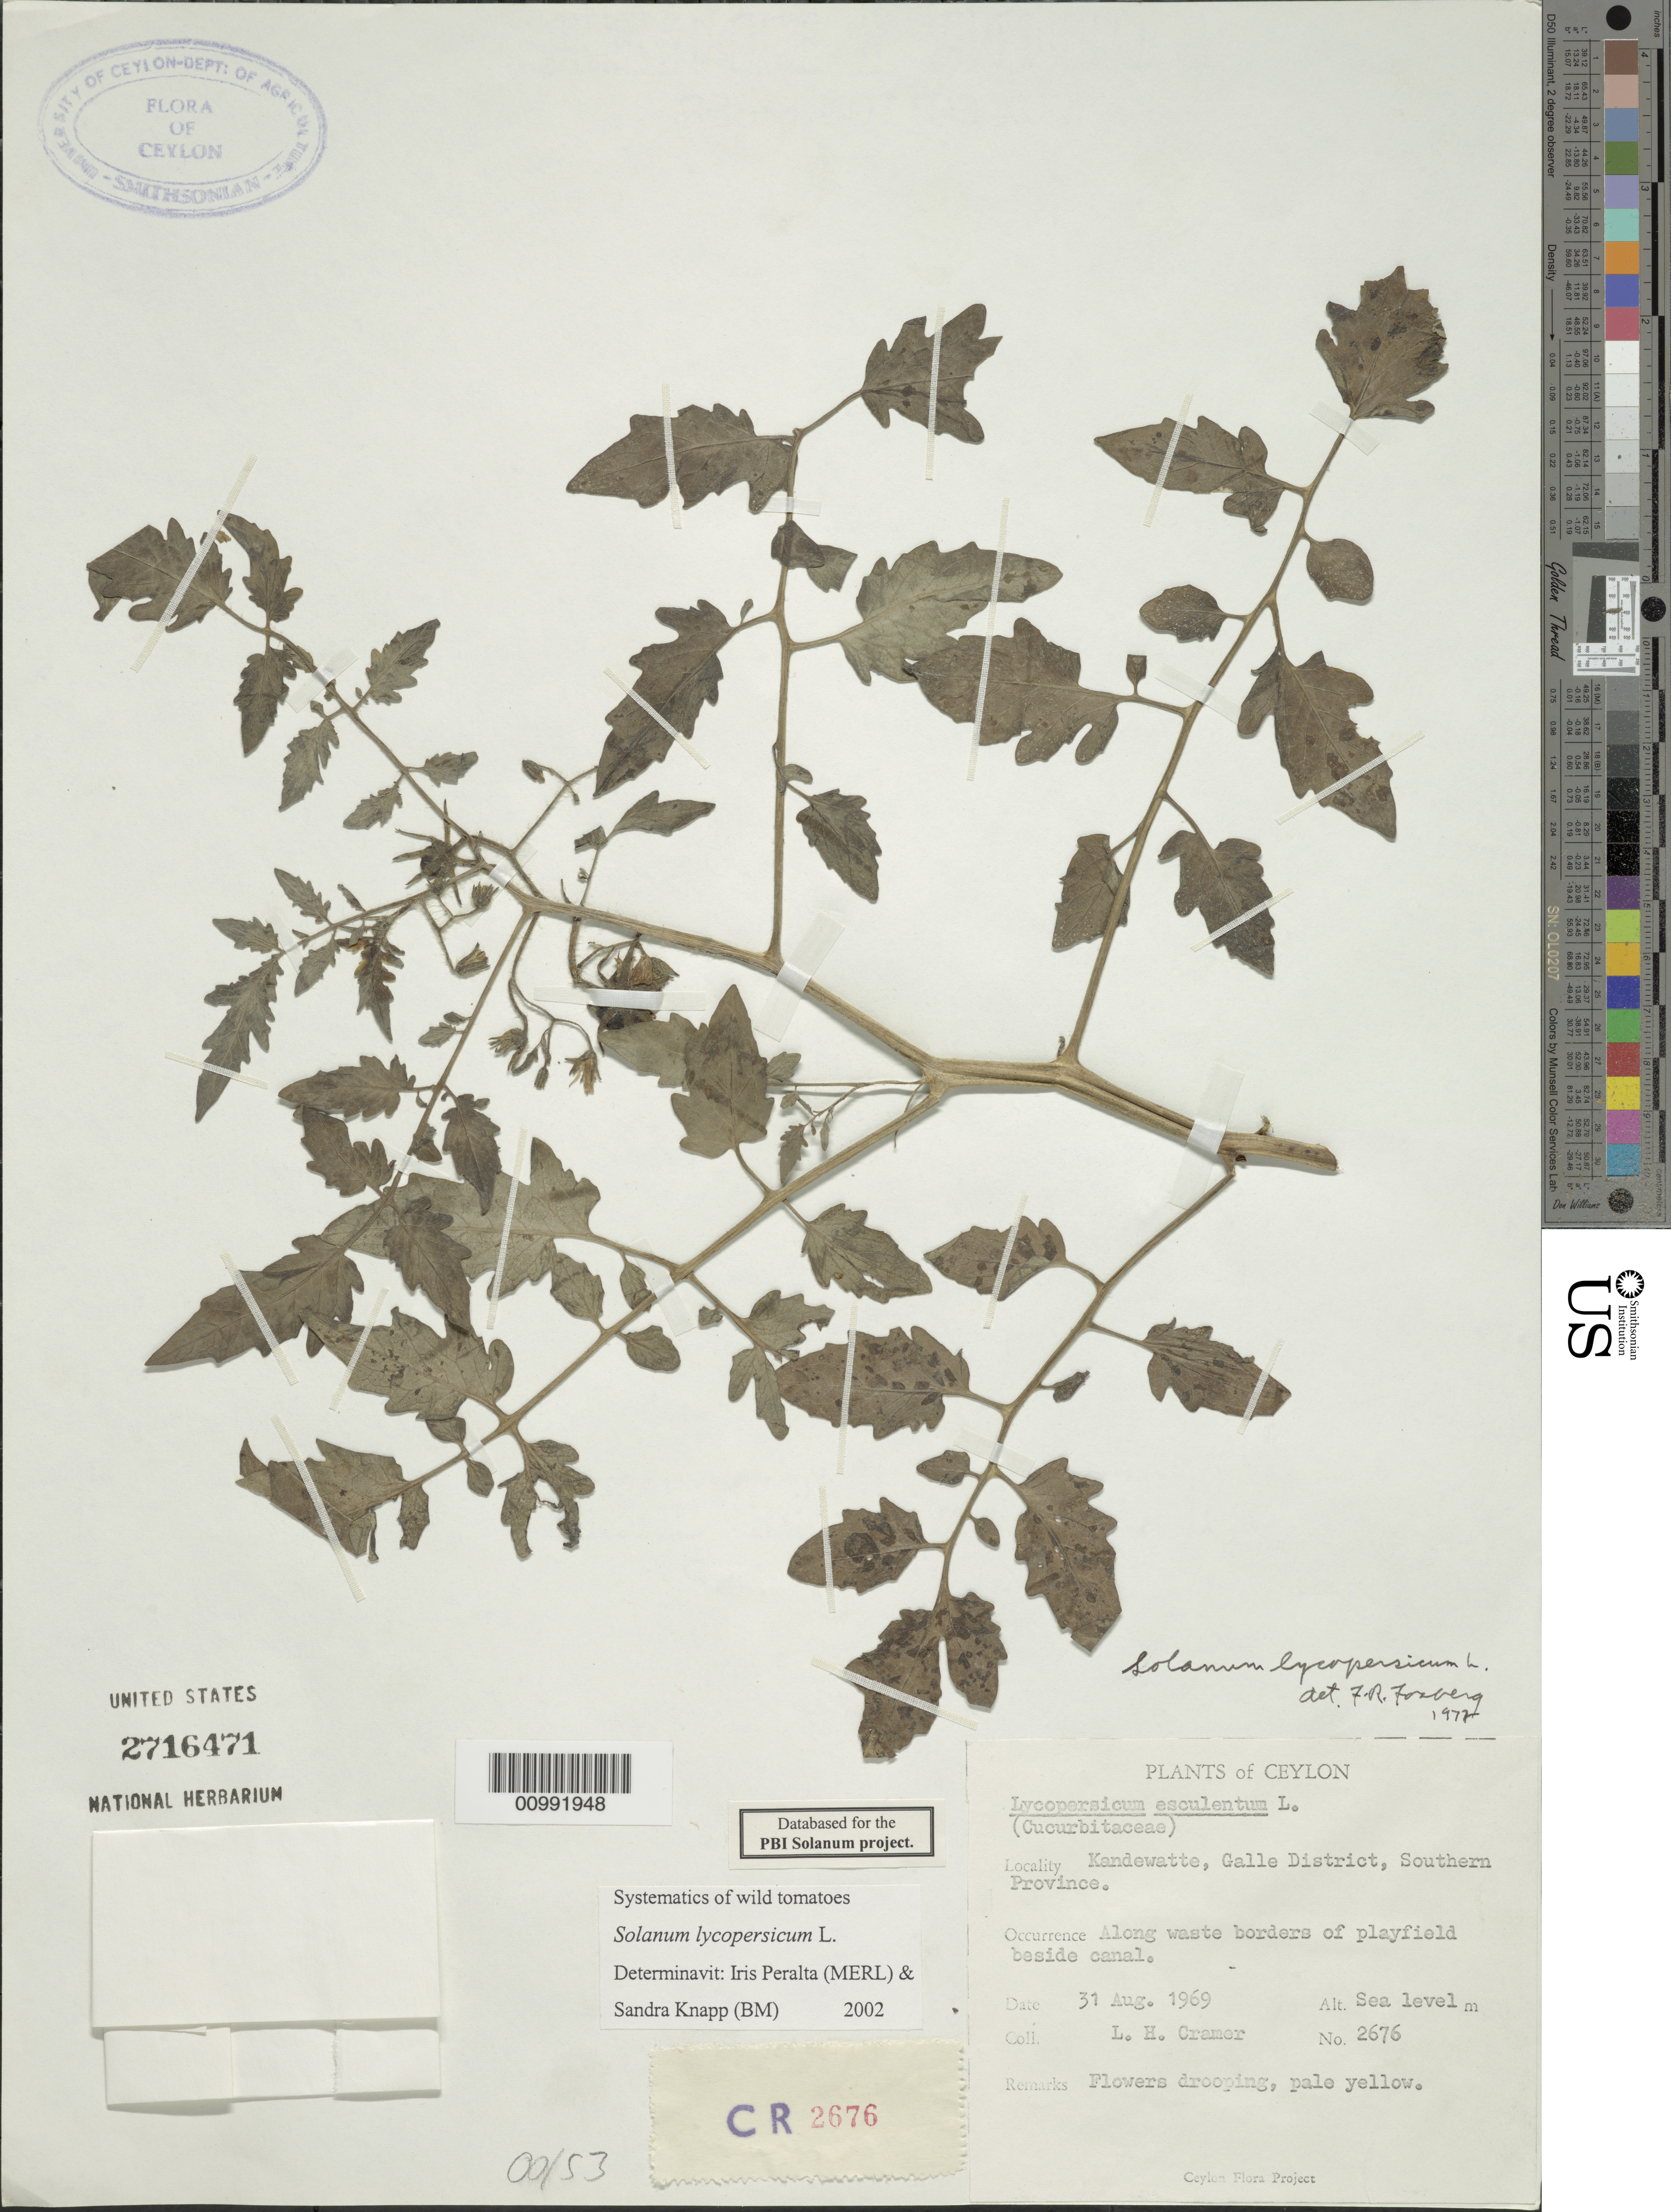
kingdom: Plantae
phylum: Tracheophyta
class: Magnoliopsida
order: Solanales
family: Solanaceae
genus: Solanum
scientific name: Solanum lycopersicum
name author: L.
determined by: Peralta, Iris E.; Knapp, S. D.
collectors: L. H. Cramer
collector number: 2676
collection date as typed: Aug 1969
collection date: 1969-08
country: Sri Lanka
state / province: Southern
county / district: Galle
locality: Kandewatte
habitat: h: along waste bordersof playfield beside canal;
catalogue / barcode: US 2716471